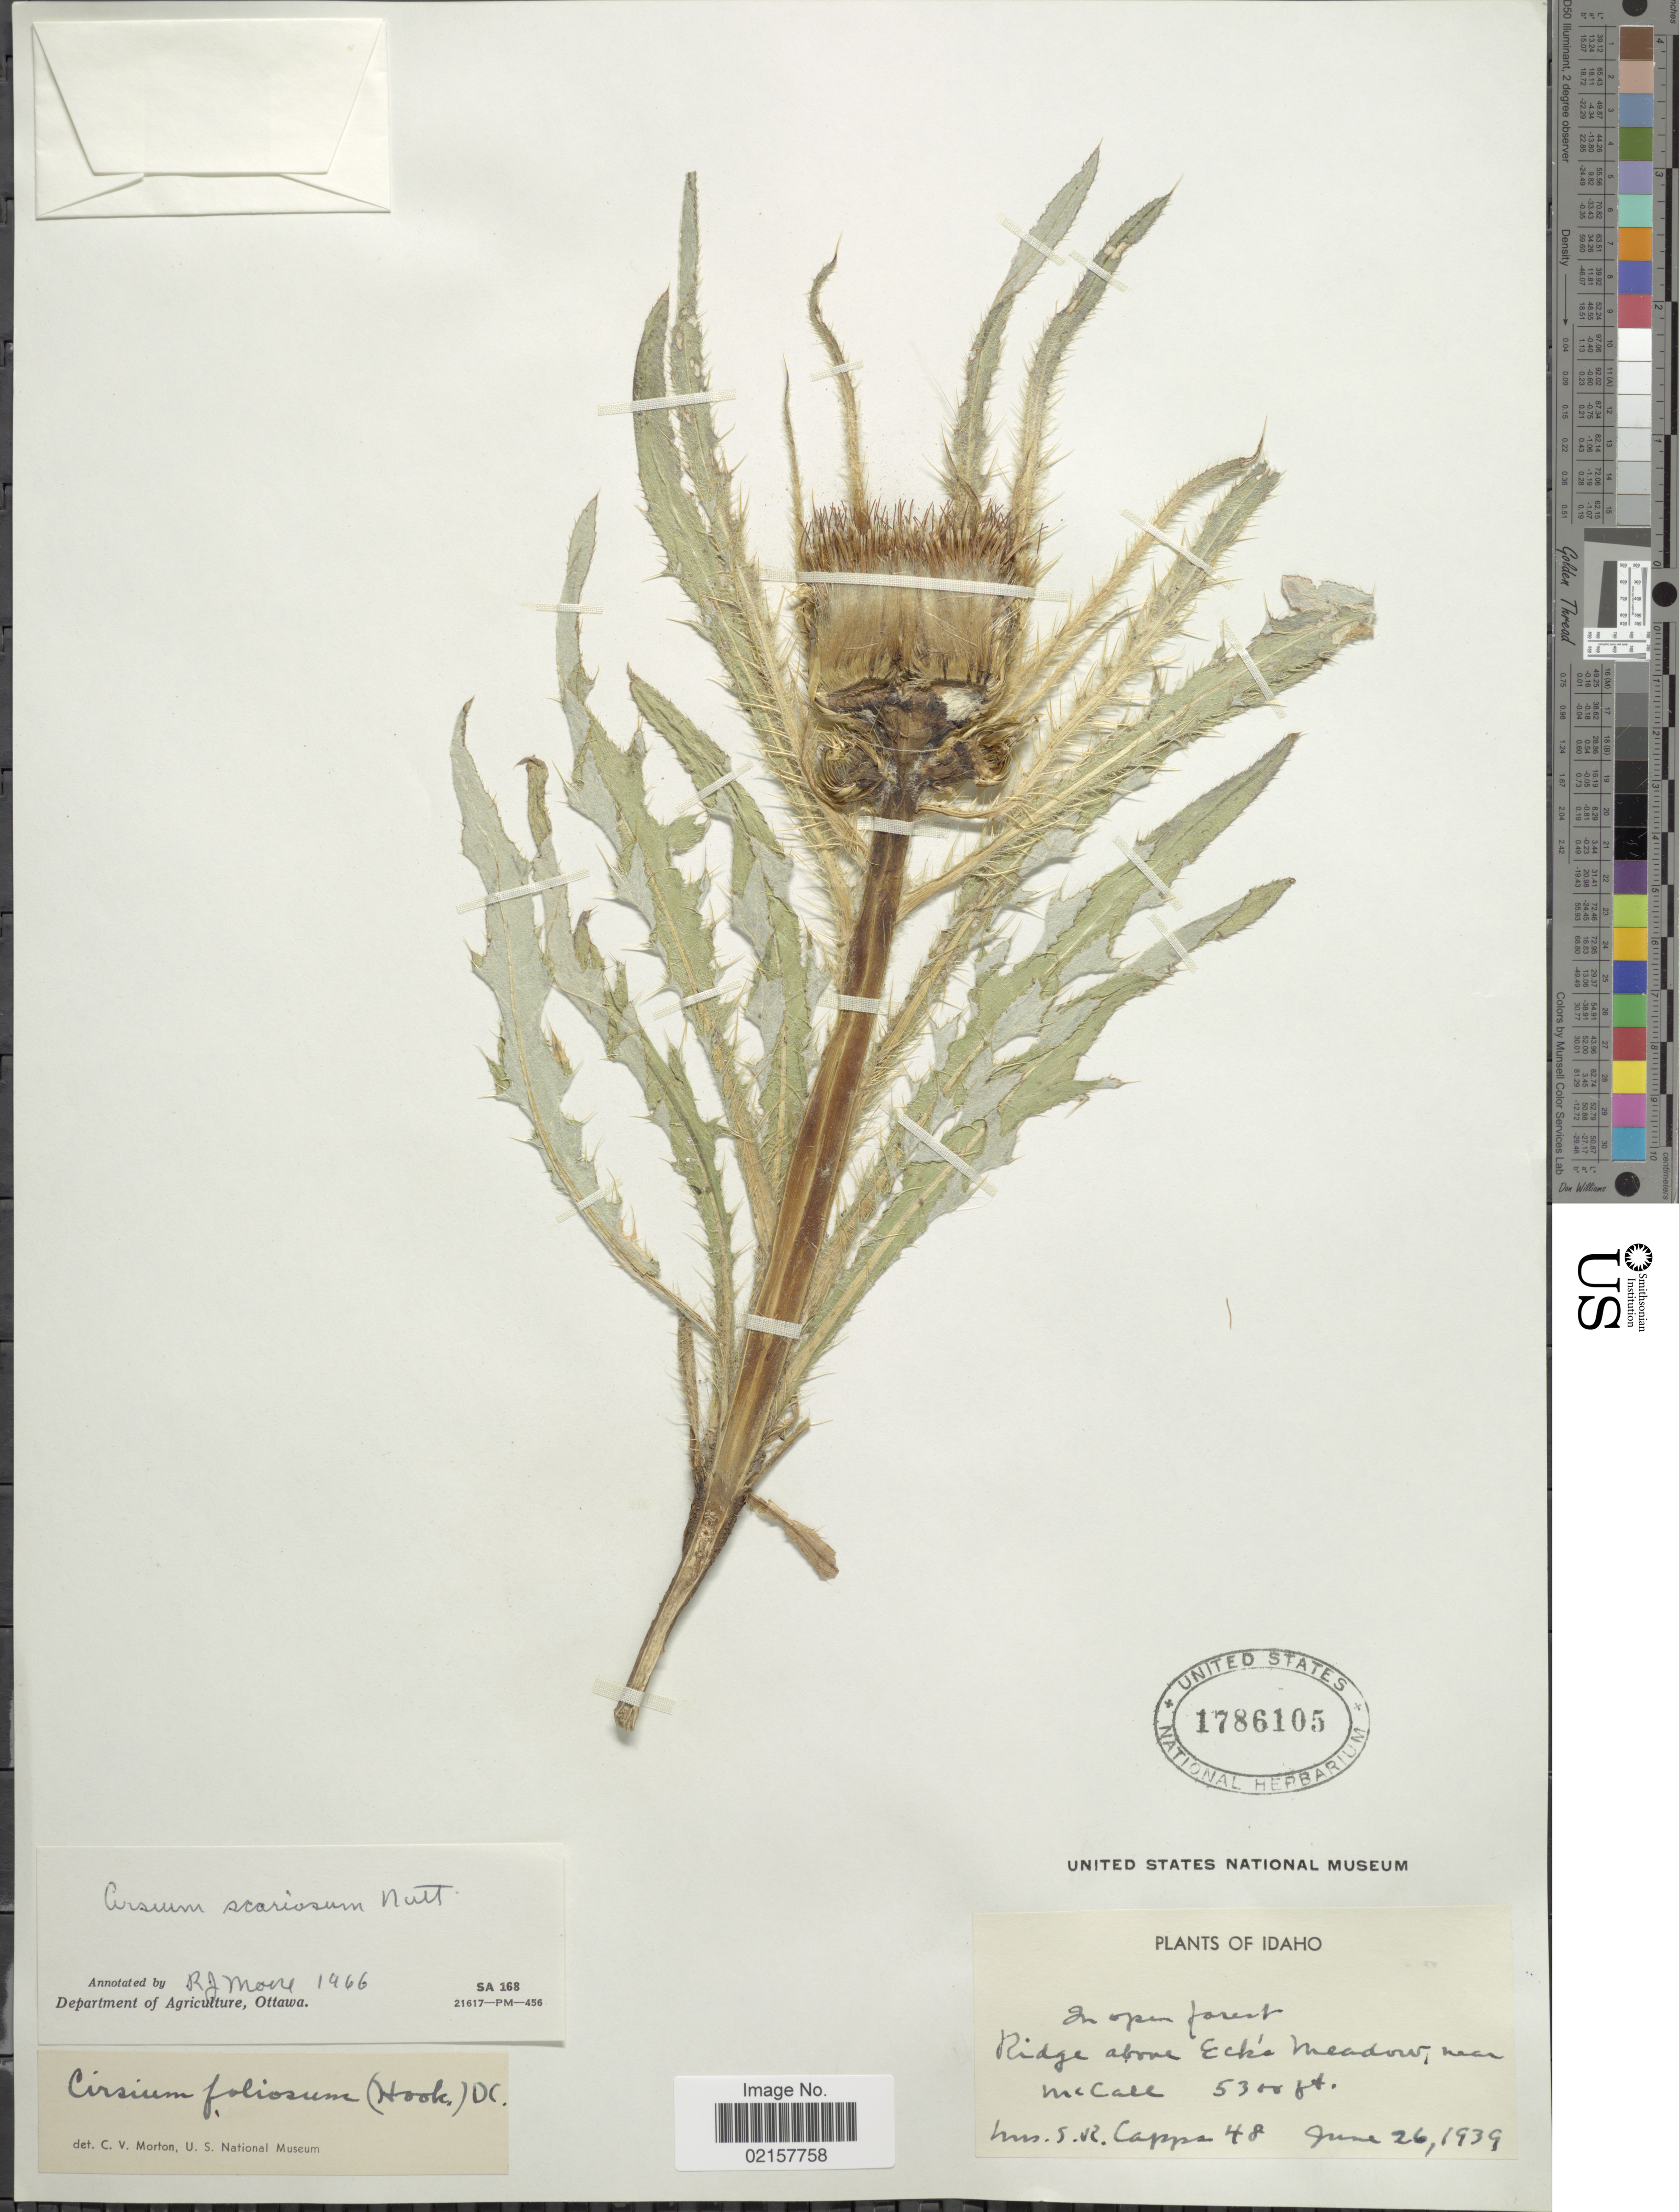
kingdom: Plantae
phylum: Tracheophyta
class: Magnoliopsida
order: Asterales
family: Asteraceae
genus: Cirsium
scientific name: Cirsium scariosum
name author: Nutt.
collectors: S. Capps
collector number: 48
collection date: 1939-06-26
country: United States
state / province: Idaho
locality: Ridge above Eck's Meadow, near McCall.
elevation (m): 1615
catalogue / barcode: US 1786105